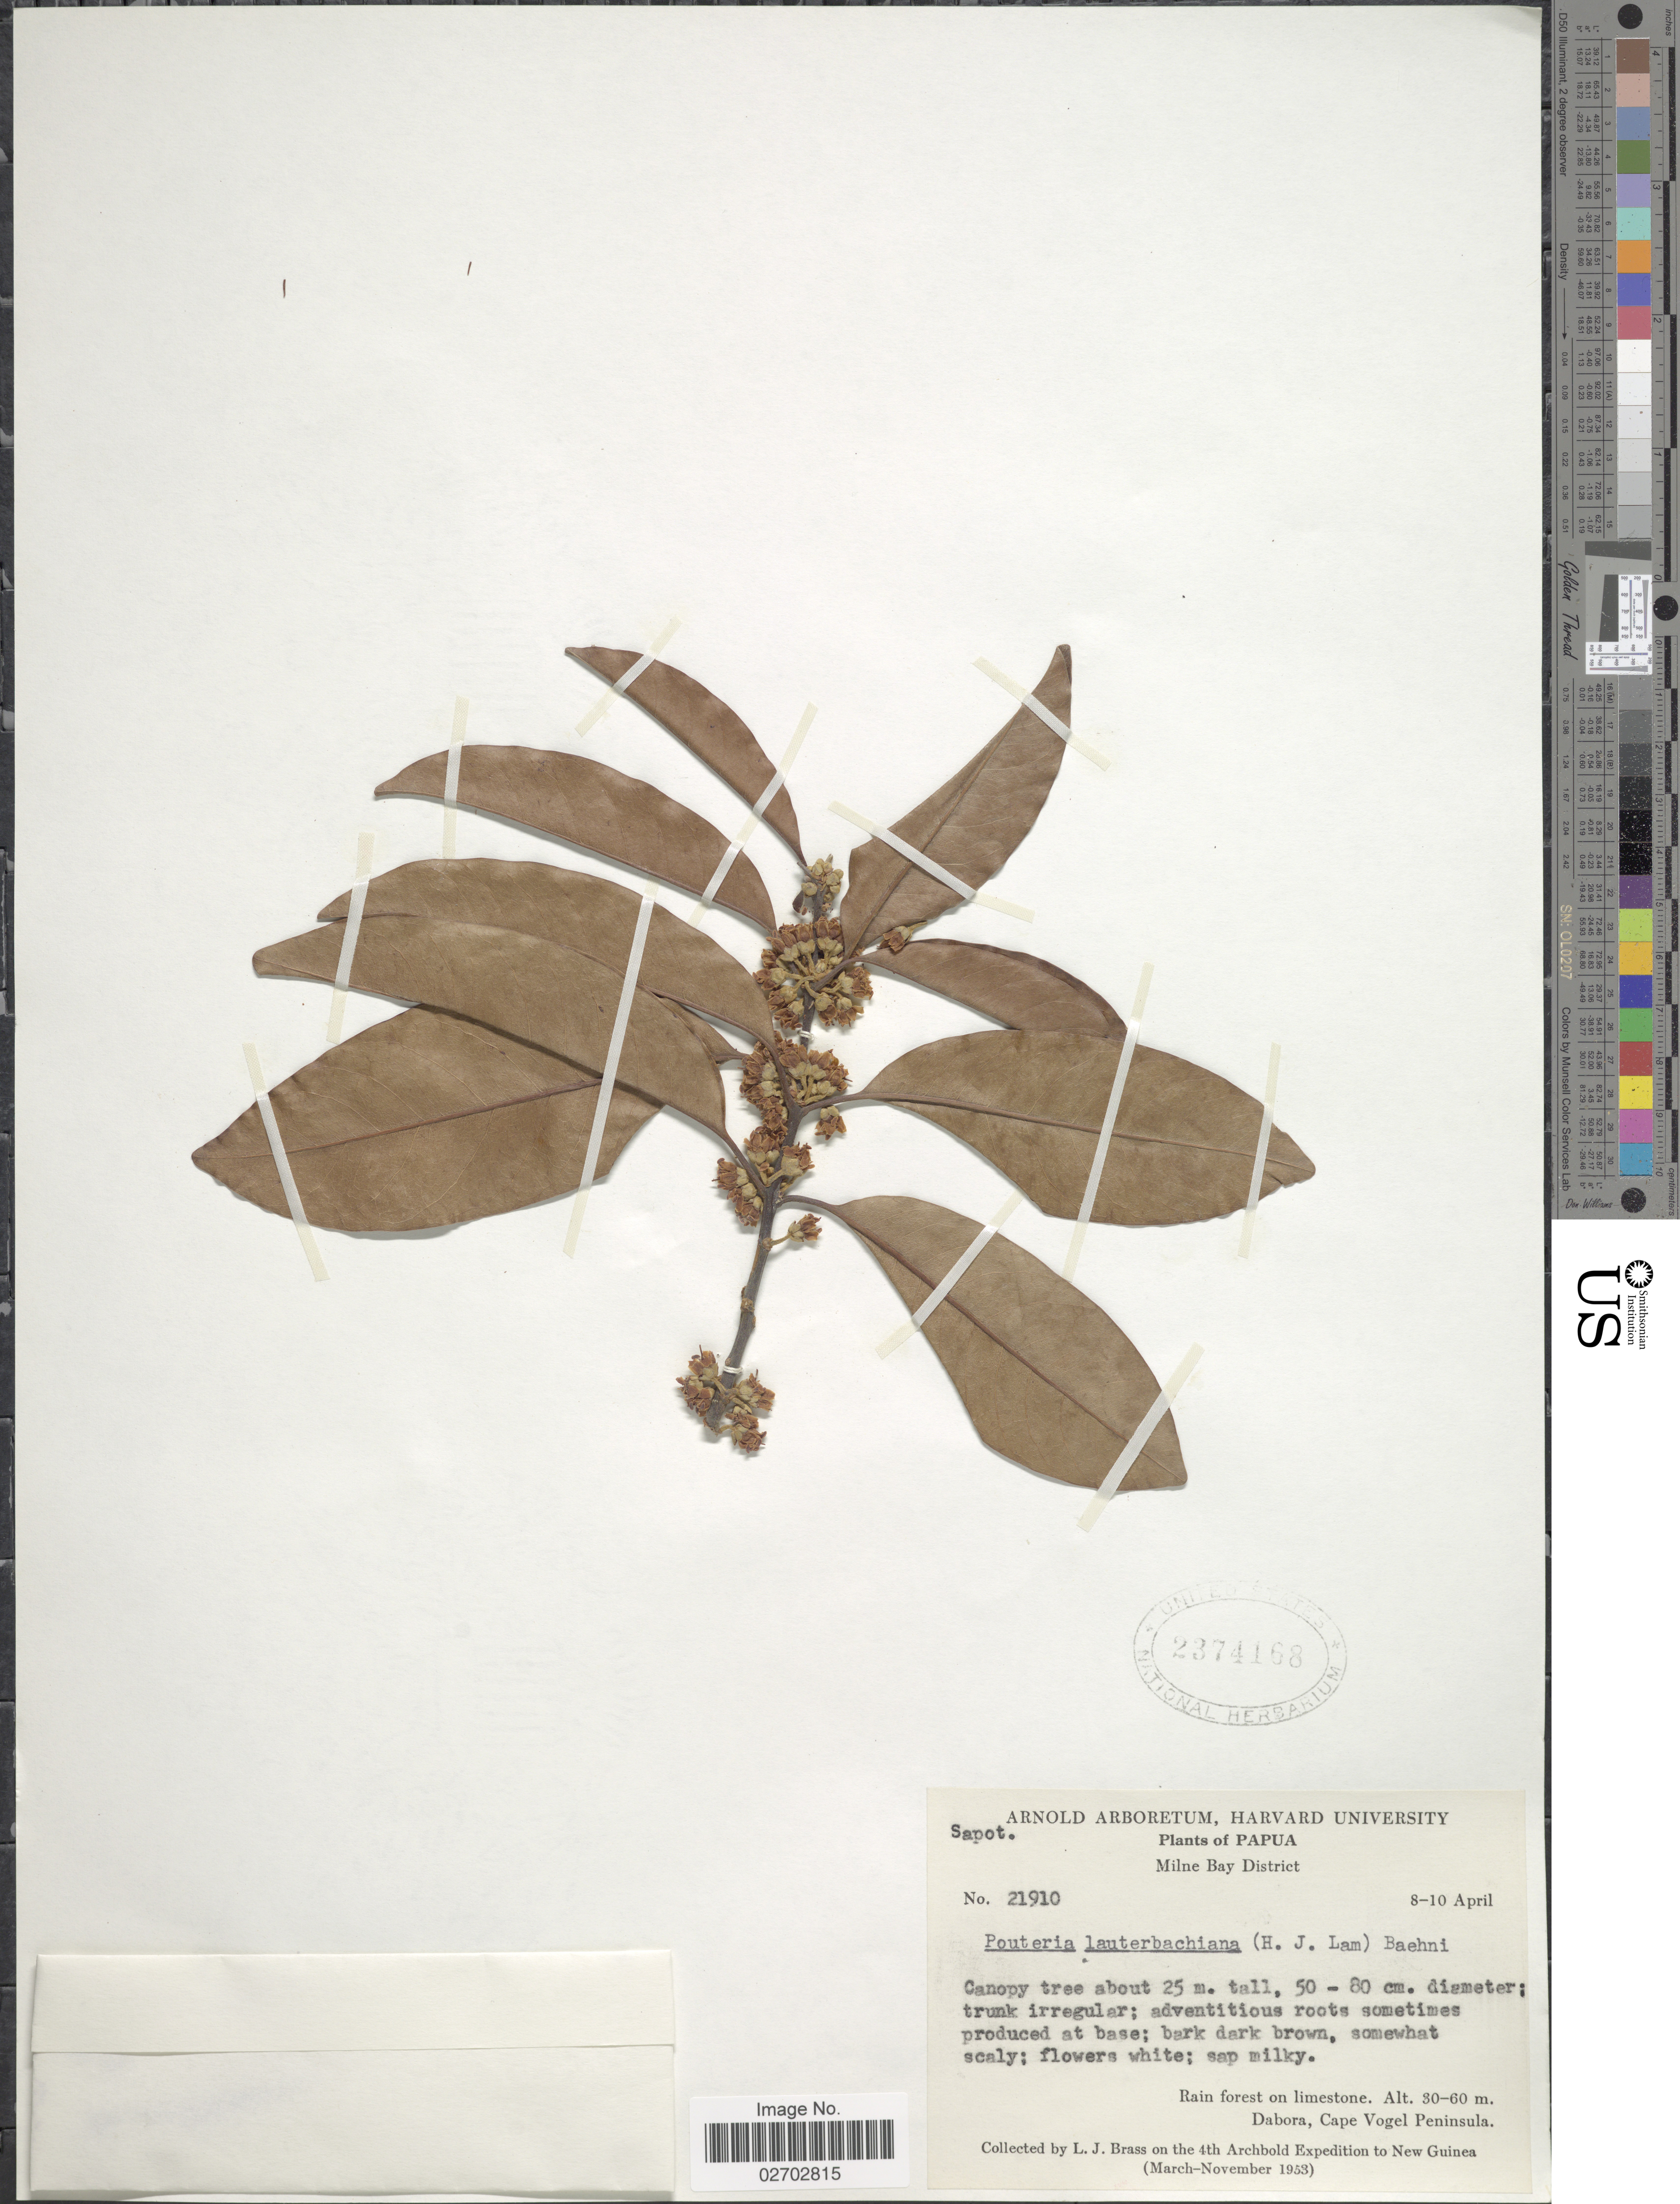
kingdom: Plantae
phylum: Tracheophyta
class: Magnoliopsida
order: Ericales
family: Sapotaceae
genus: Pouteria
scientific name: Pouteria lauterbachiana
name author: (H.J. Lam) Baehni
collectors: L. J. Brass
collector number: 21910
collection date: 1953-04-08/1953-04-10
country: Papua New Guinea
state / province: Milne Bay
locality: Papua. New Guinea. Dabora, Cape Vogel Peninsula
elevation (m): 30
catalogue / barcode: US 2374168